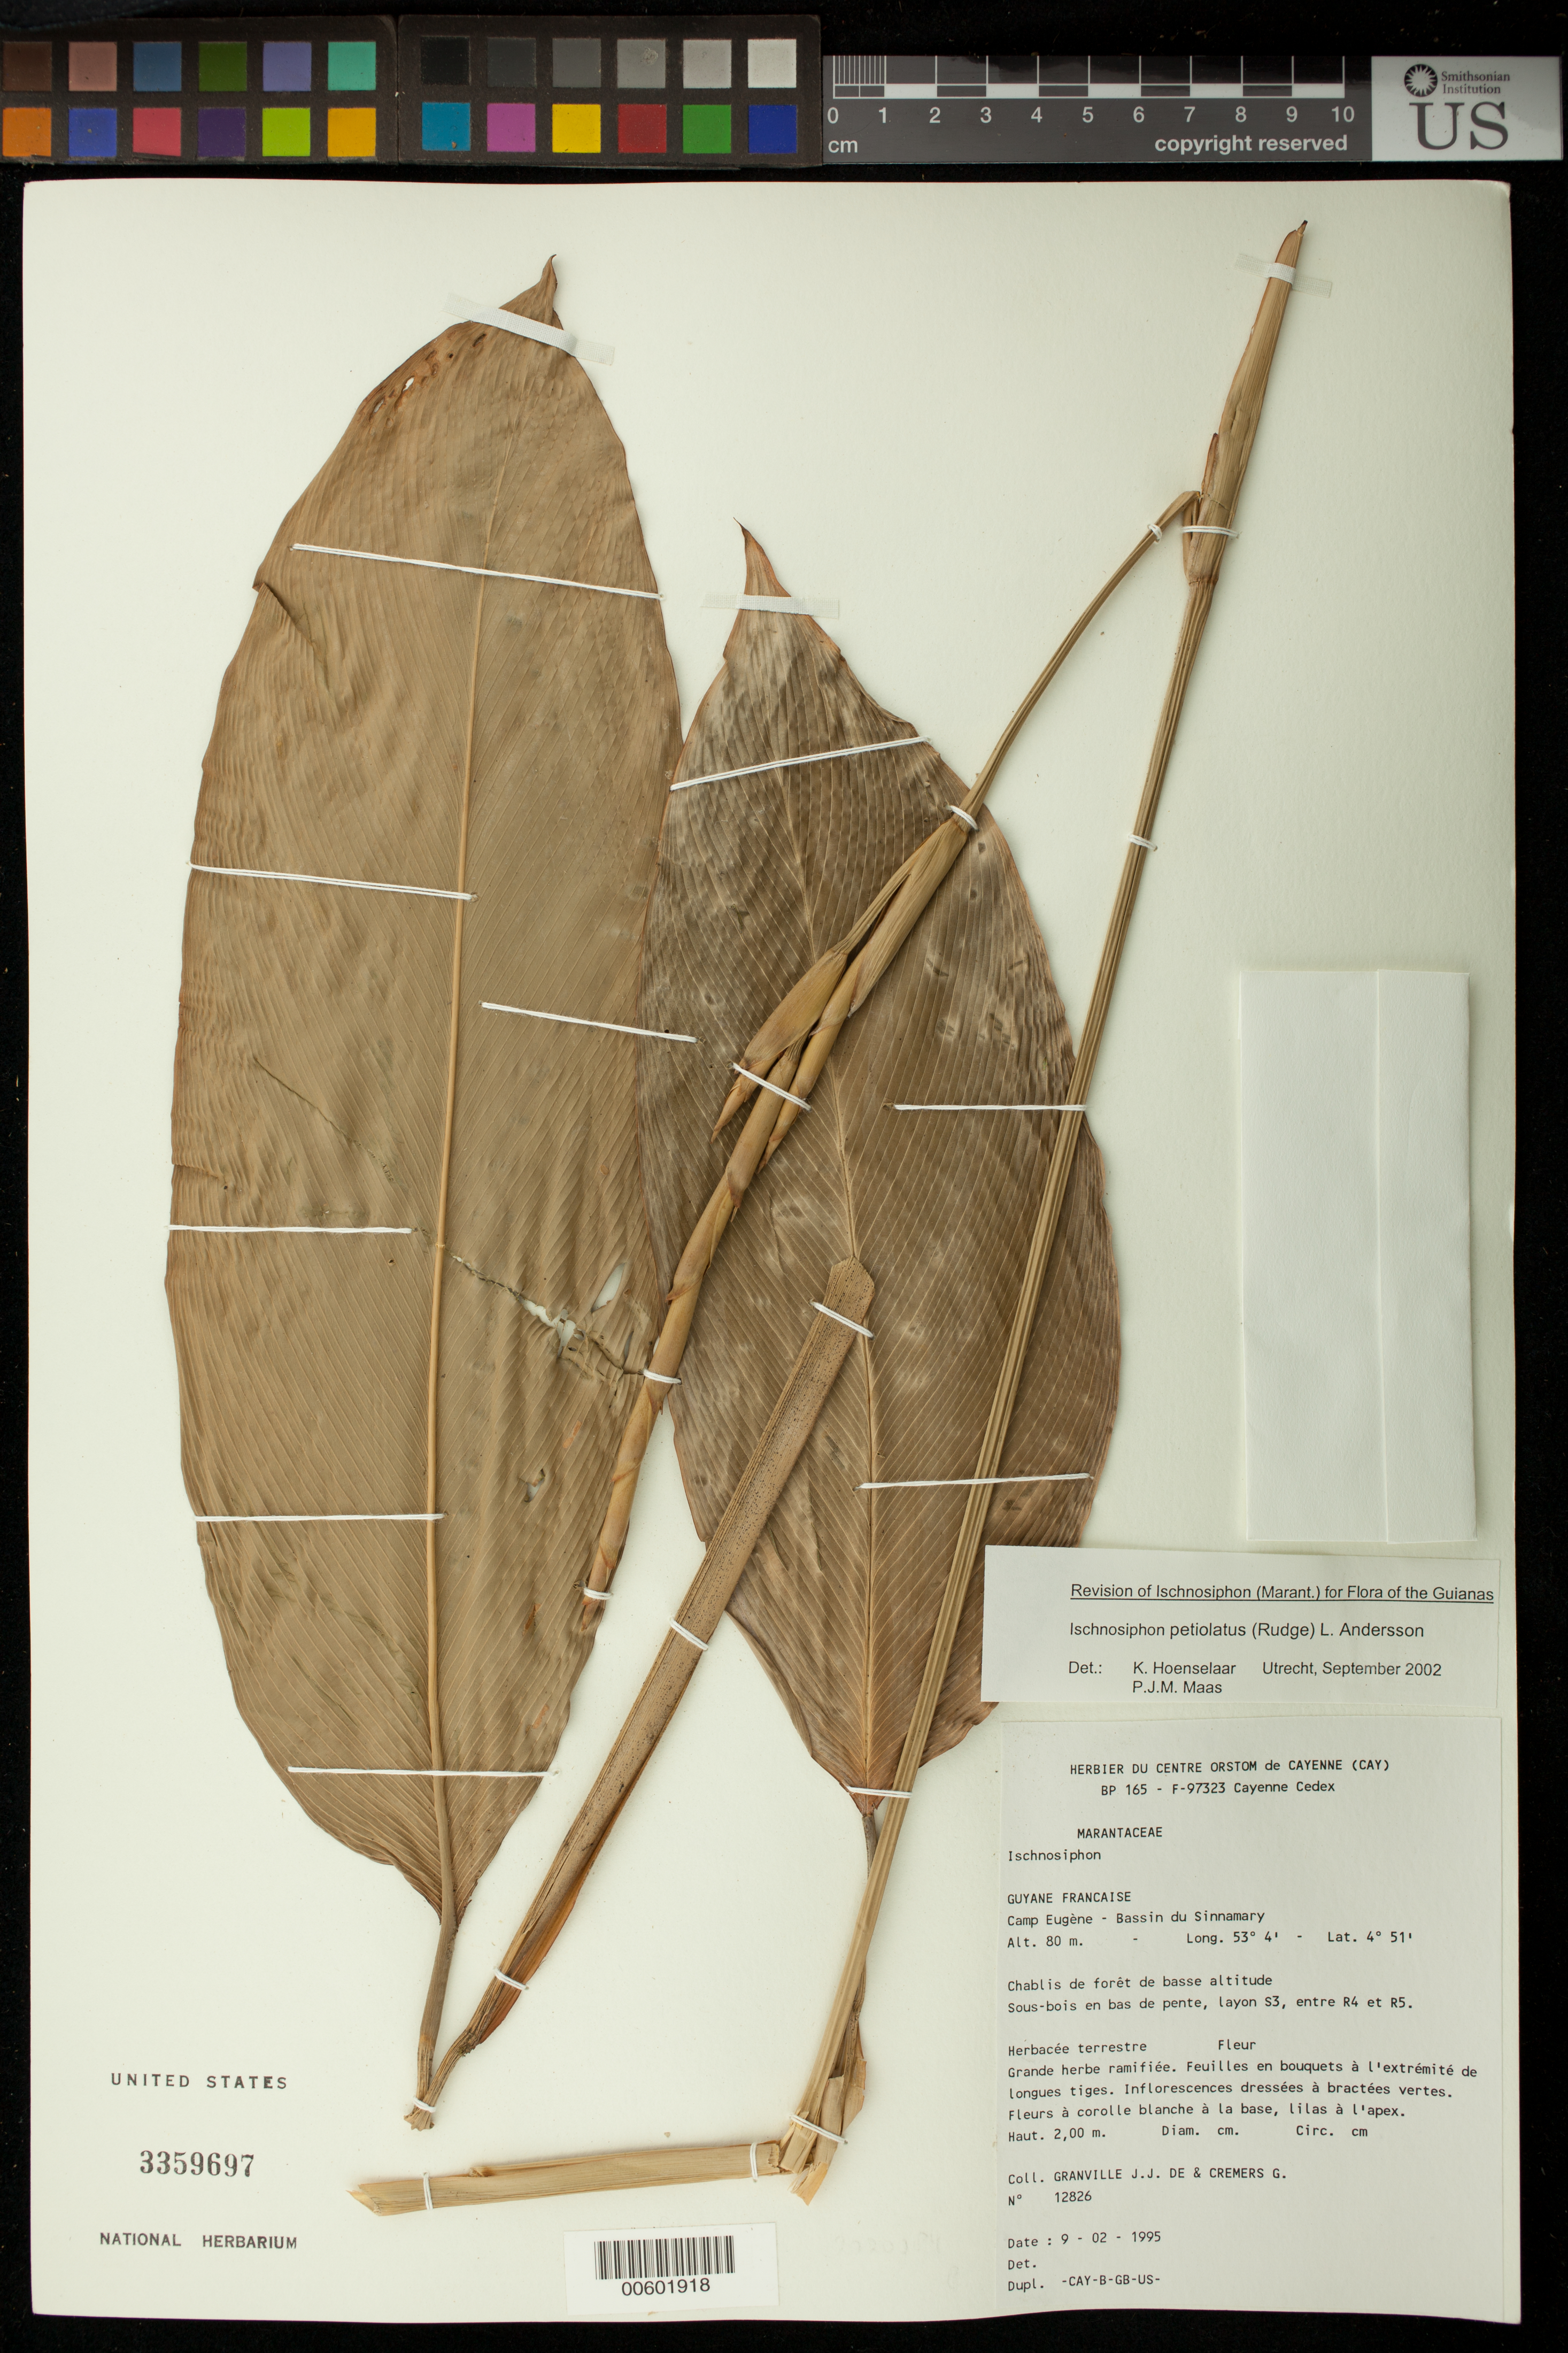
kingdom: Plantae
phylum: Tracheophyta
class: Liliopsida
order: Zingiberales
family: Marantaceae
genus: Ischnosiphon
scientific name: Ischnosiphon petiolatus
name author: (Rudge) L. Andersson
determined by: Hoenselaar, K.; Maas, P. J.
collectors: J.-J. de Granville & G. Cremers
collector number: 12826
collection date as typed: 9-Feb-95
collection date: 1995-02-09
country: French Guiana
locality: Camp Eugène, Bassin du Sinnamary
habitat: Chablis de forêt de basse altitude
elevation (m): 80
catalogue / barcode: US 3359697